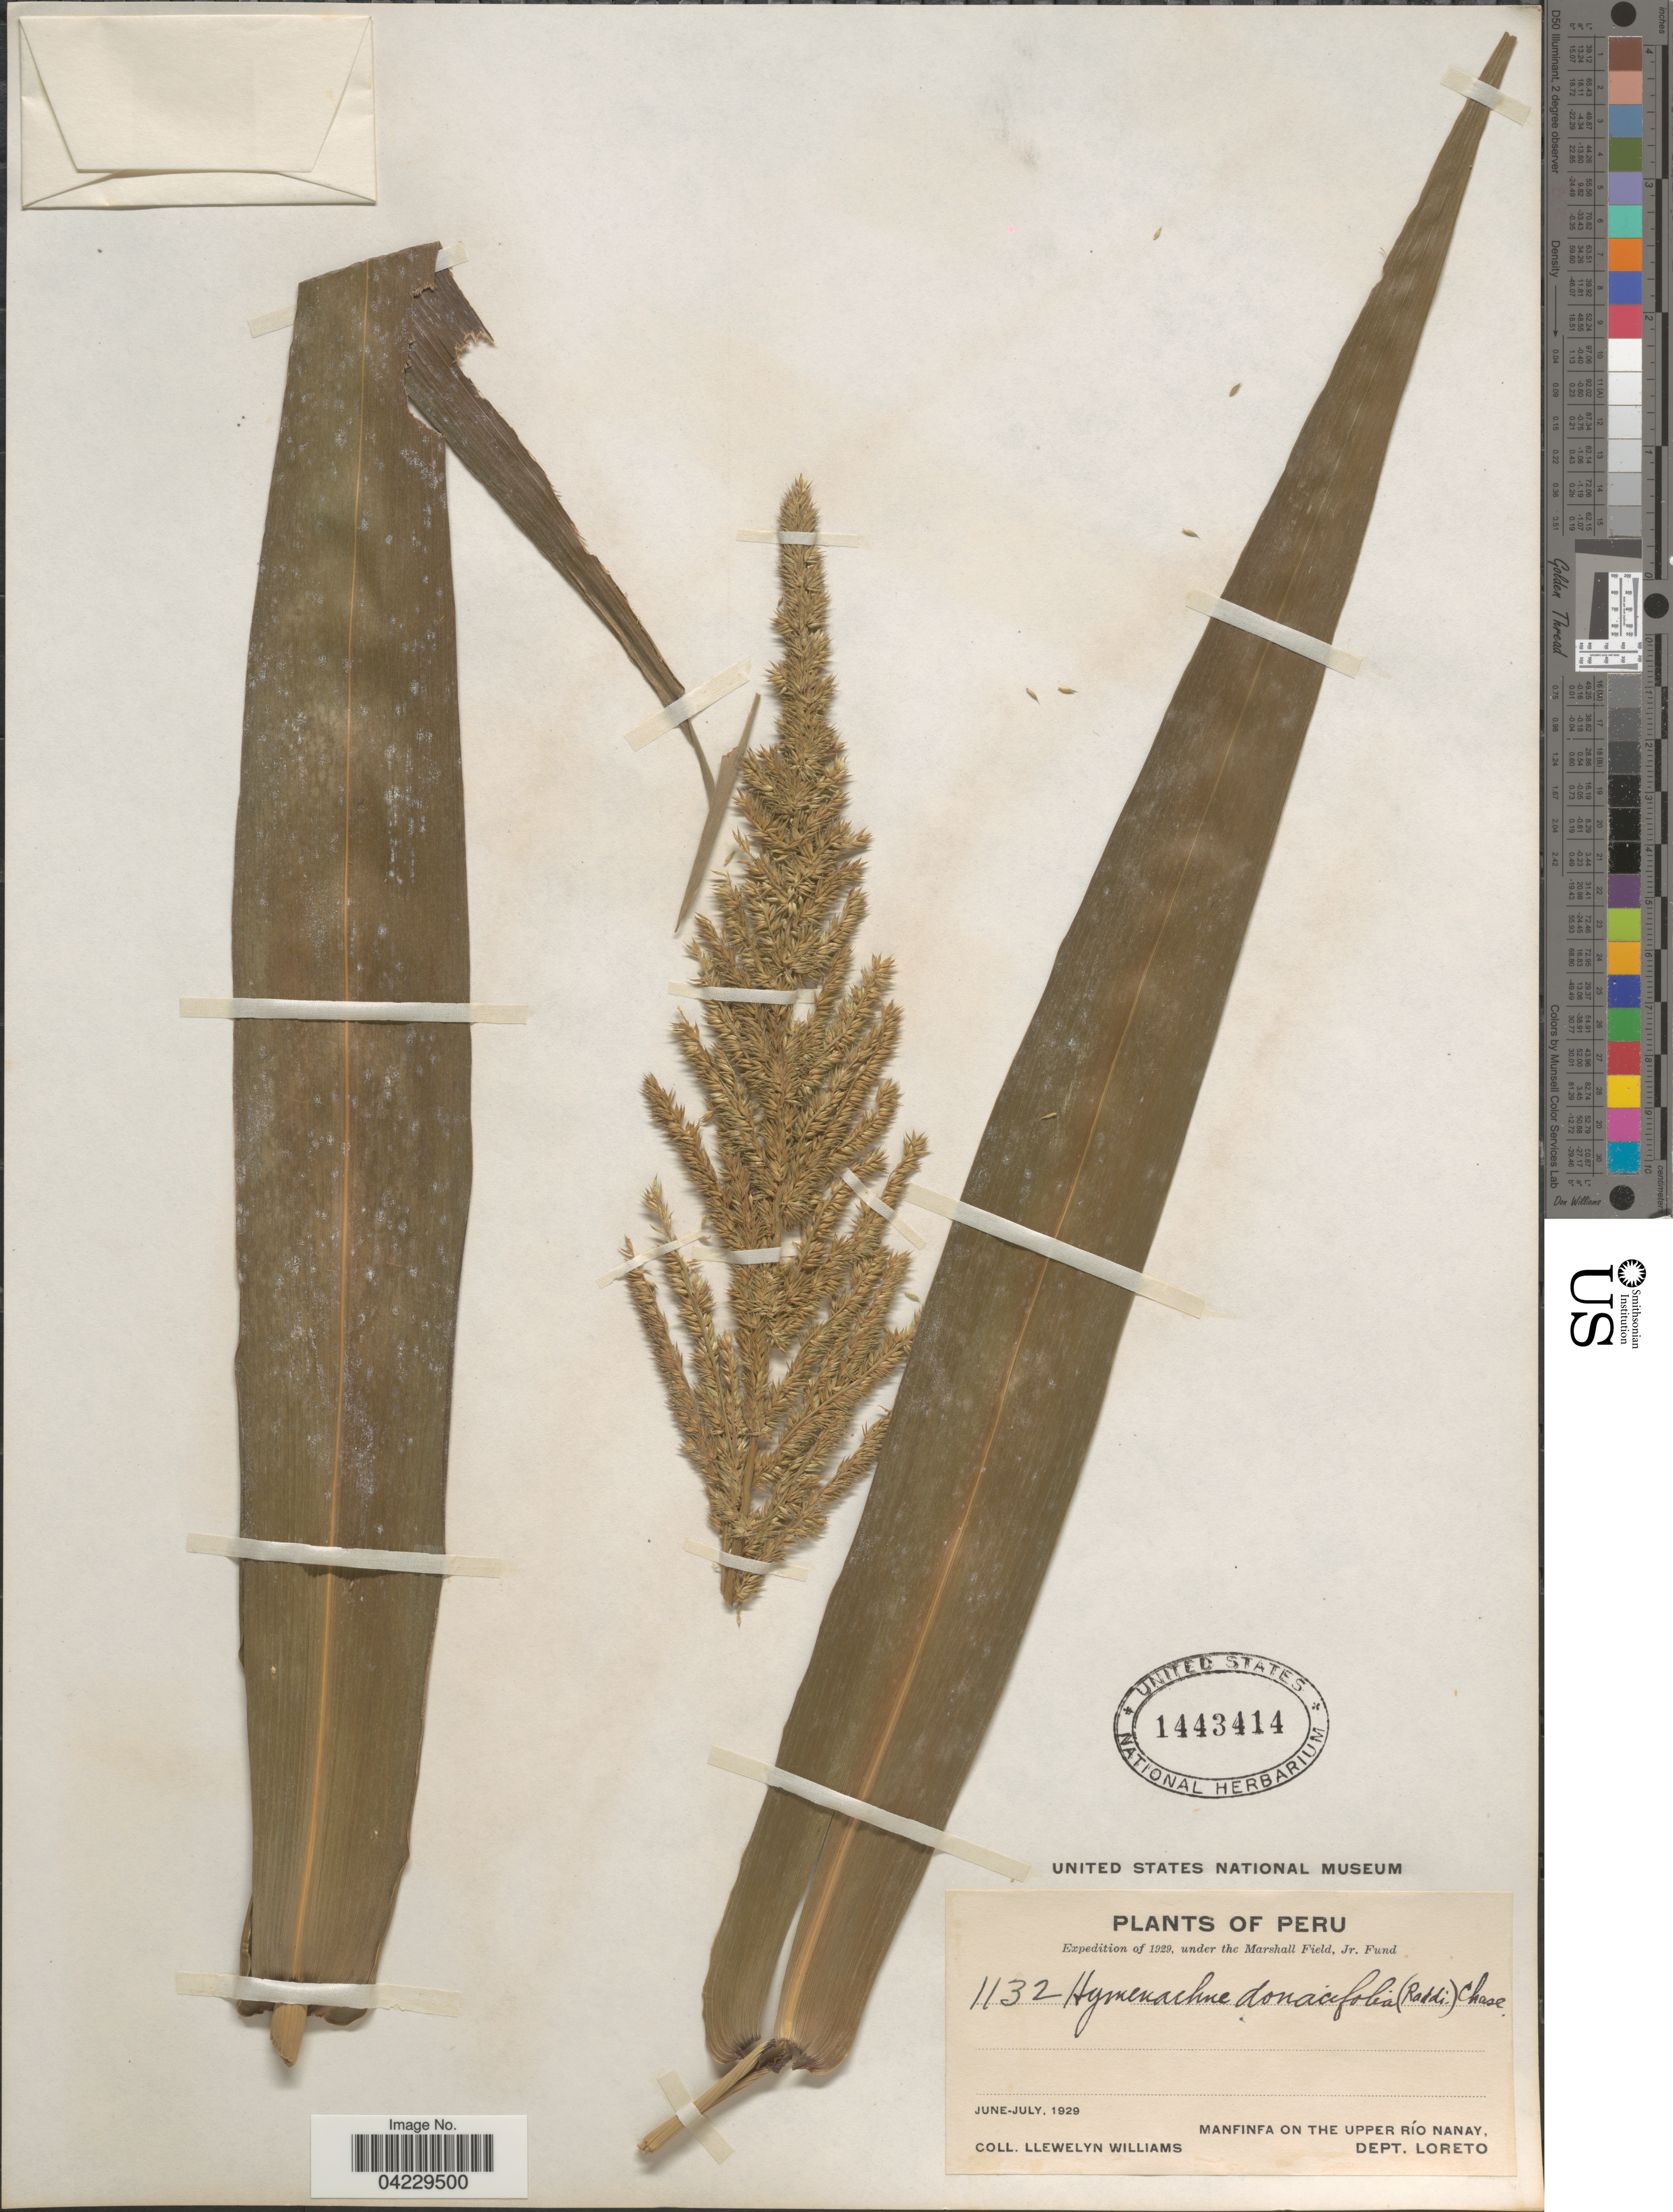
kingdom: Plantae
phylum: Tracheophyta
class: Liliopsida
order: Poales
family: Poaceae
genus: Hymenachne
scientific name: Hymenachne donacifolia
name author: (Raddi) Chase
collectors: Ll. Williams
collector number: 1132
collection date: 1929-06/1929-07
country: Peru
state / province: Loreto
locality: Expedition of 1929, under the Marshall Field, Jr. Fund. Manfinfa on the Upper Río Nanay, Dept. Loreto.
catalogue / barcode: US 1443414